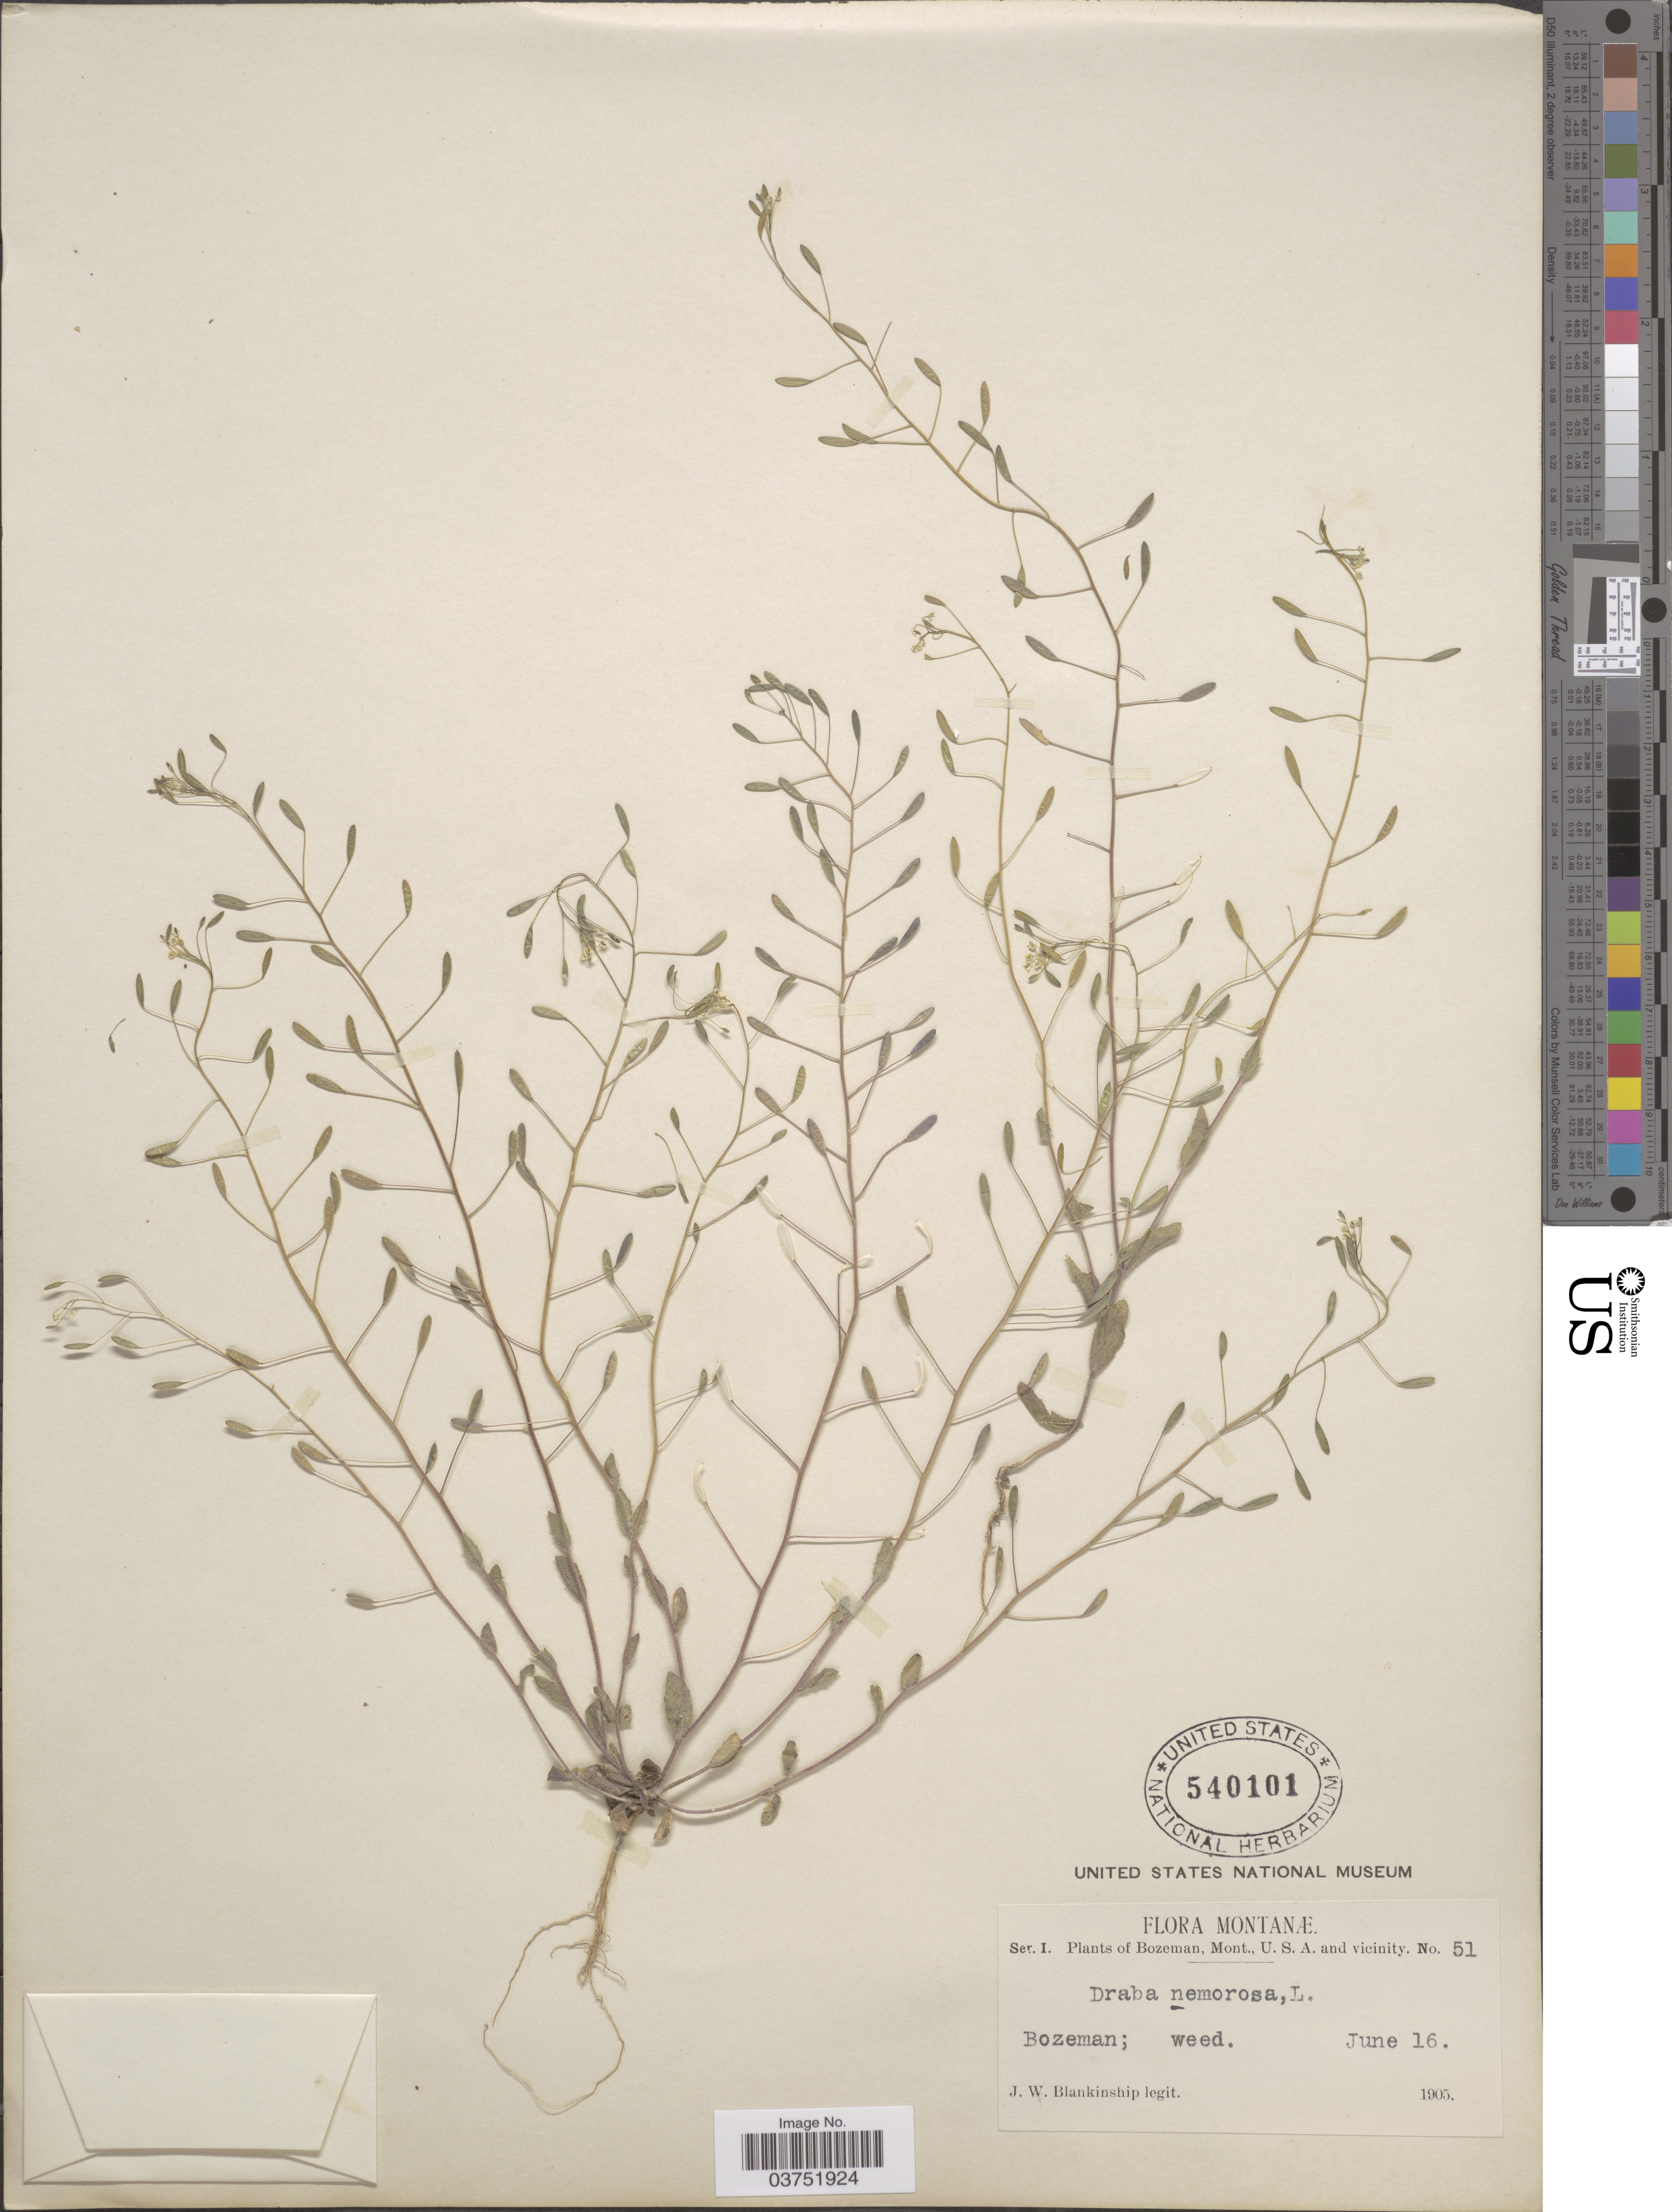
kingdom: Plantae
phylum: Tracheophyta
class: Magnoliopsida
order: Brassicales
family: Brassicaceae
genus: Draba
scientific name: Draba nemorosa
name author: L.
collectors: J. W. Blankinship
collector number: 51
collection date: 1905-06-16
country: United States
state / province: Montana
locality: Bozeman.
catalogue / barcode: US 540101